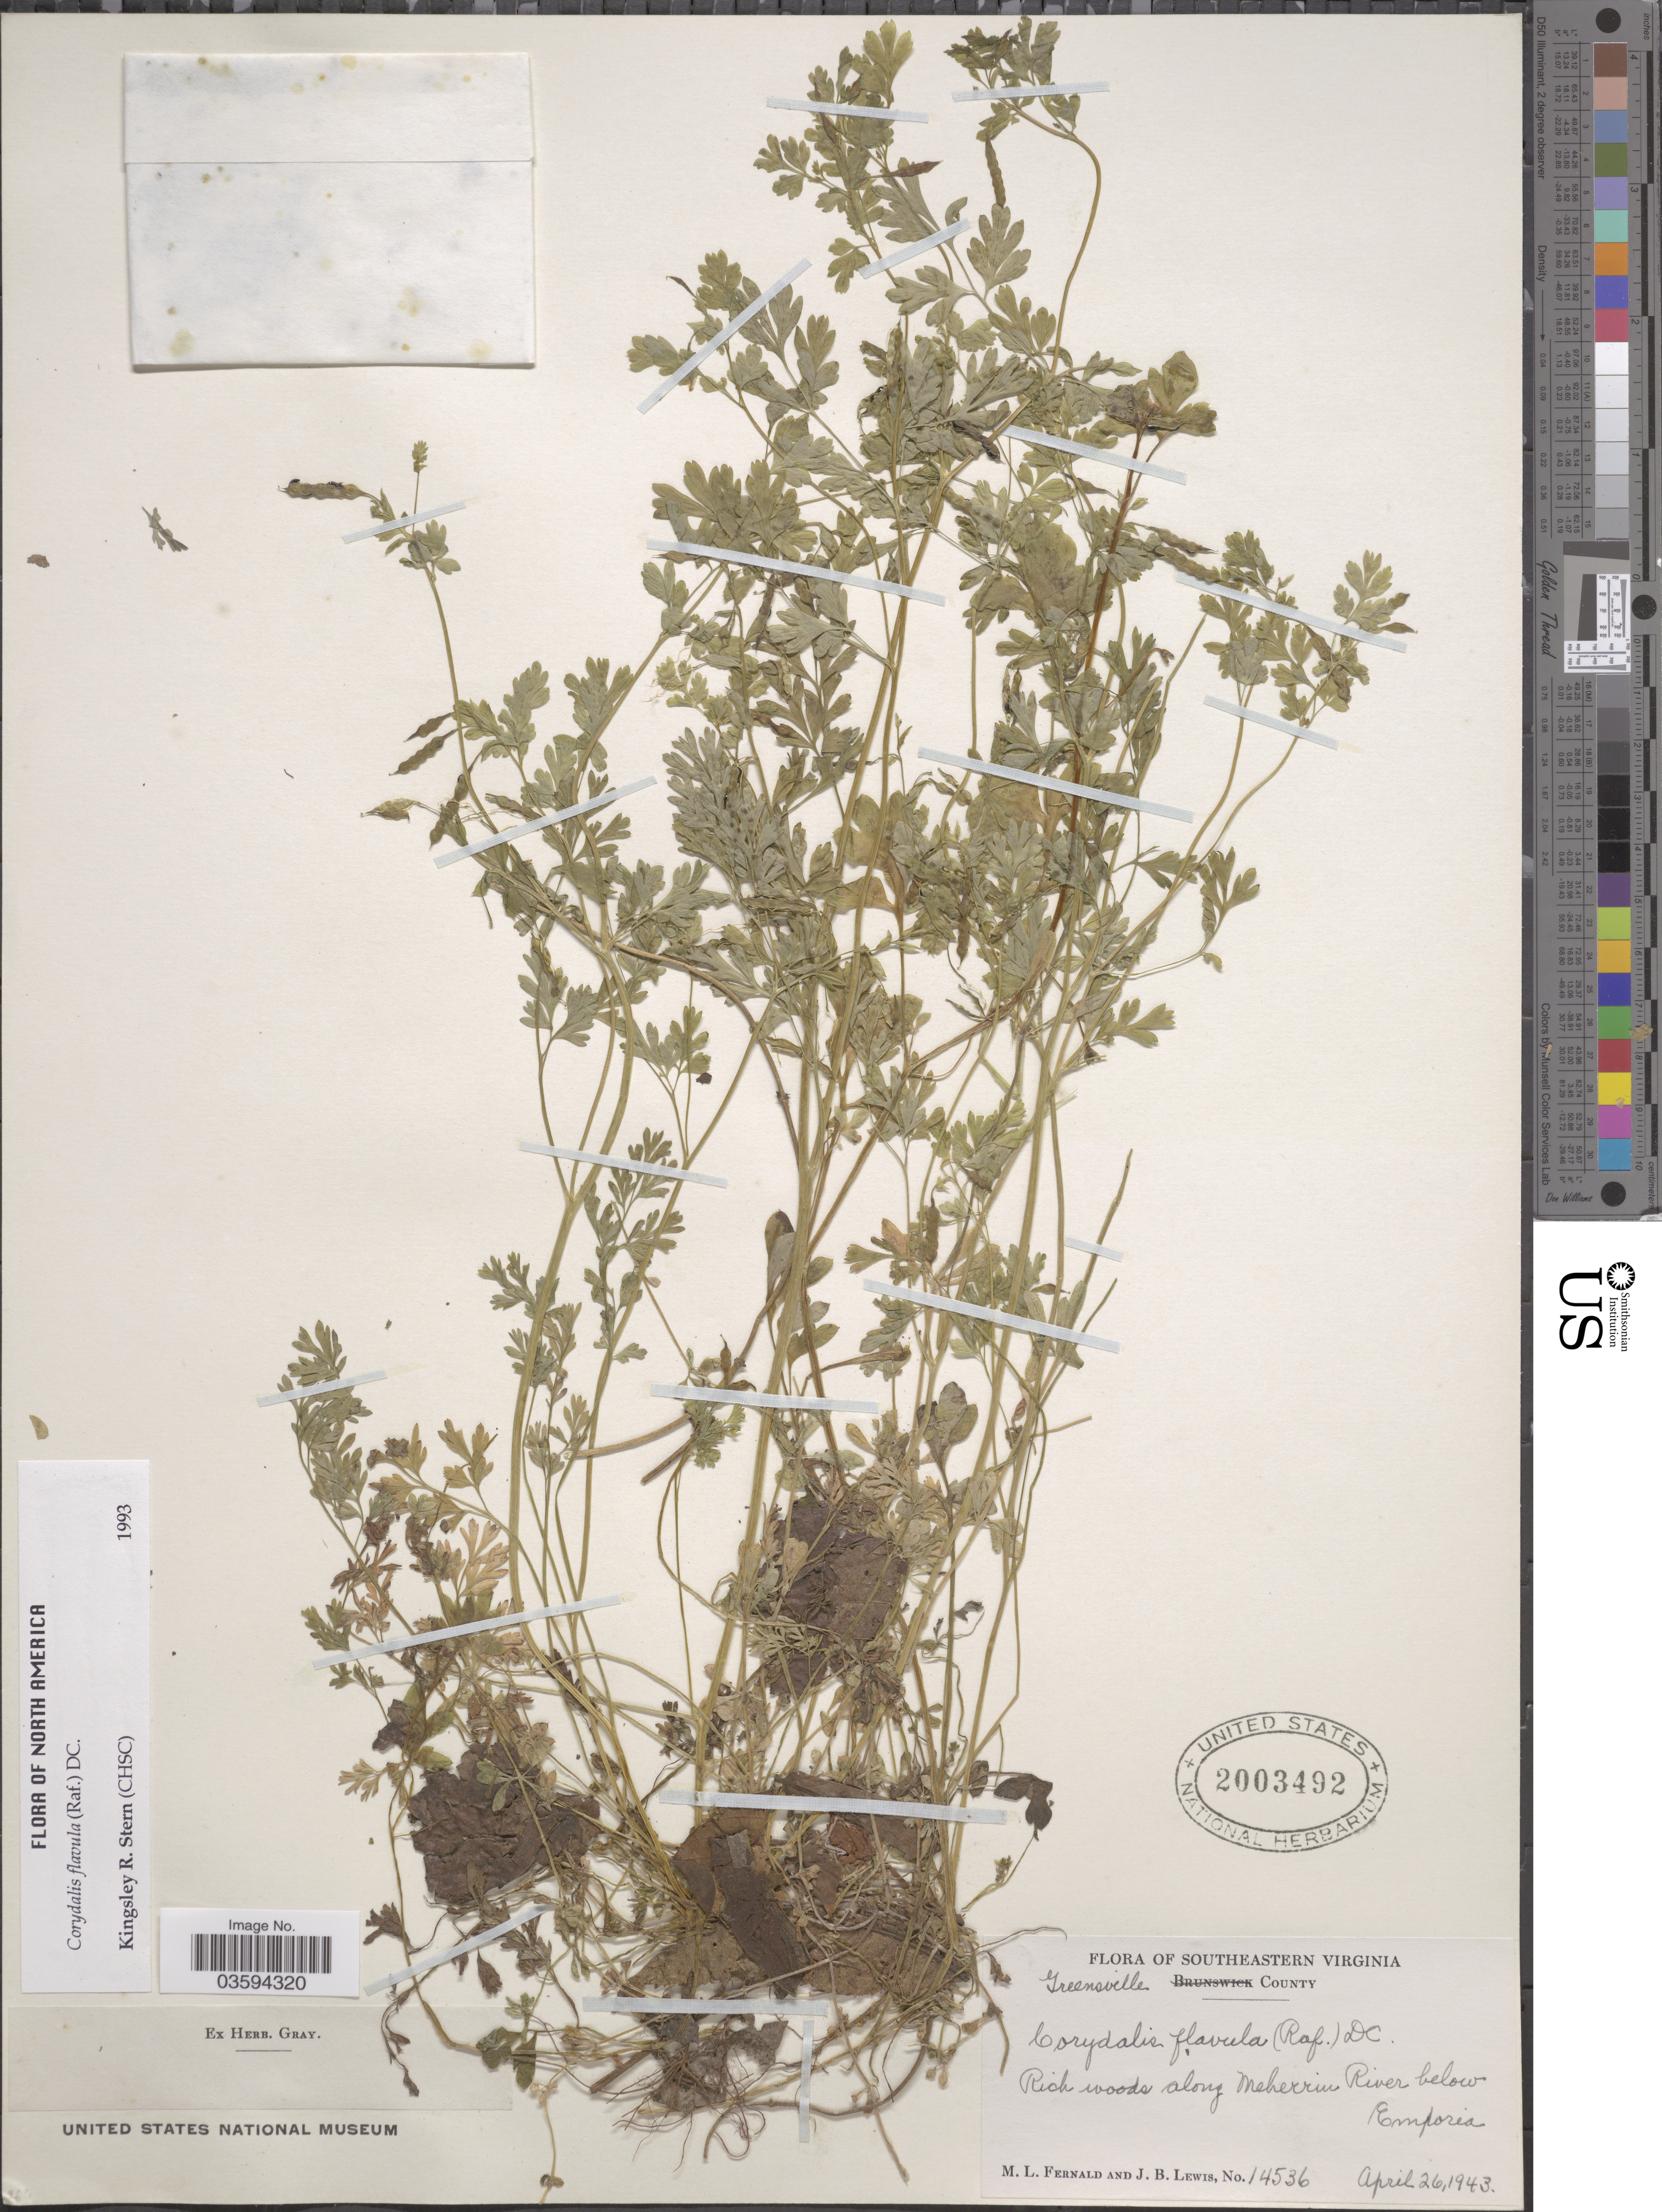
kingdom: Plantae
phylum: Tracheophyta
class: Magnoliopsida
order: Ranunculales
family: Papaveraceae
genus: Corydalis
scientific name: Corydalis flavula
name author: (Raf.) DC.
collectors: M. L. Fernald & J. B. Lewis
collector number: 14536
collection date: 1943-04-26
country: United States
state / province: Virginia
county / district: Greensville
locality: Southeastern Virginia. Greensville County. Rich woods along Meherrin River below Emporia.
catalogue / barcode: US 2003492